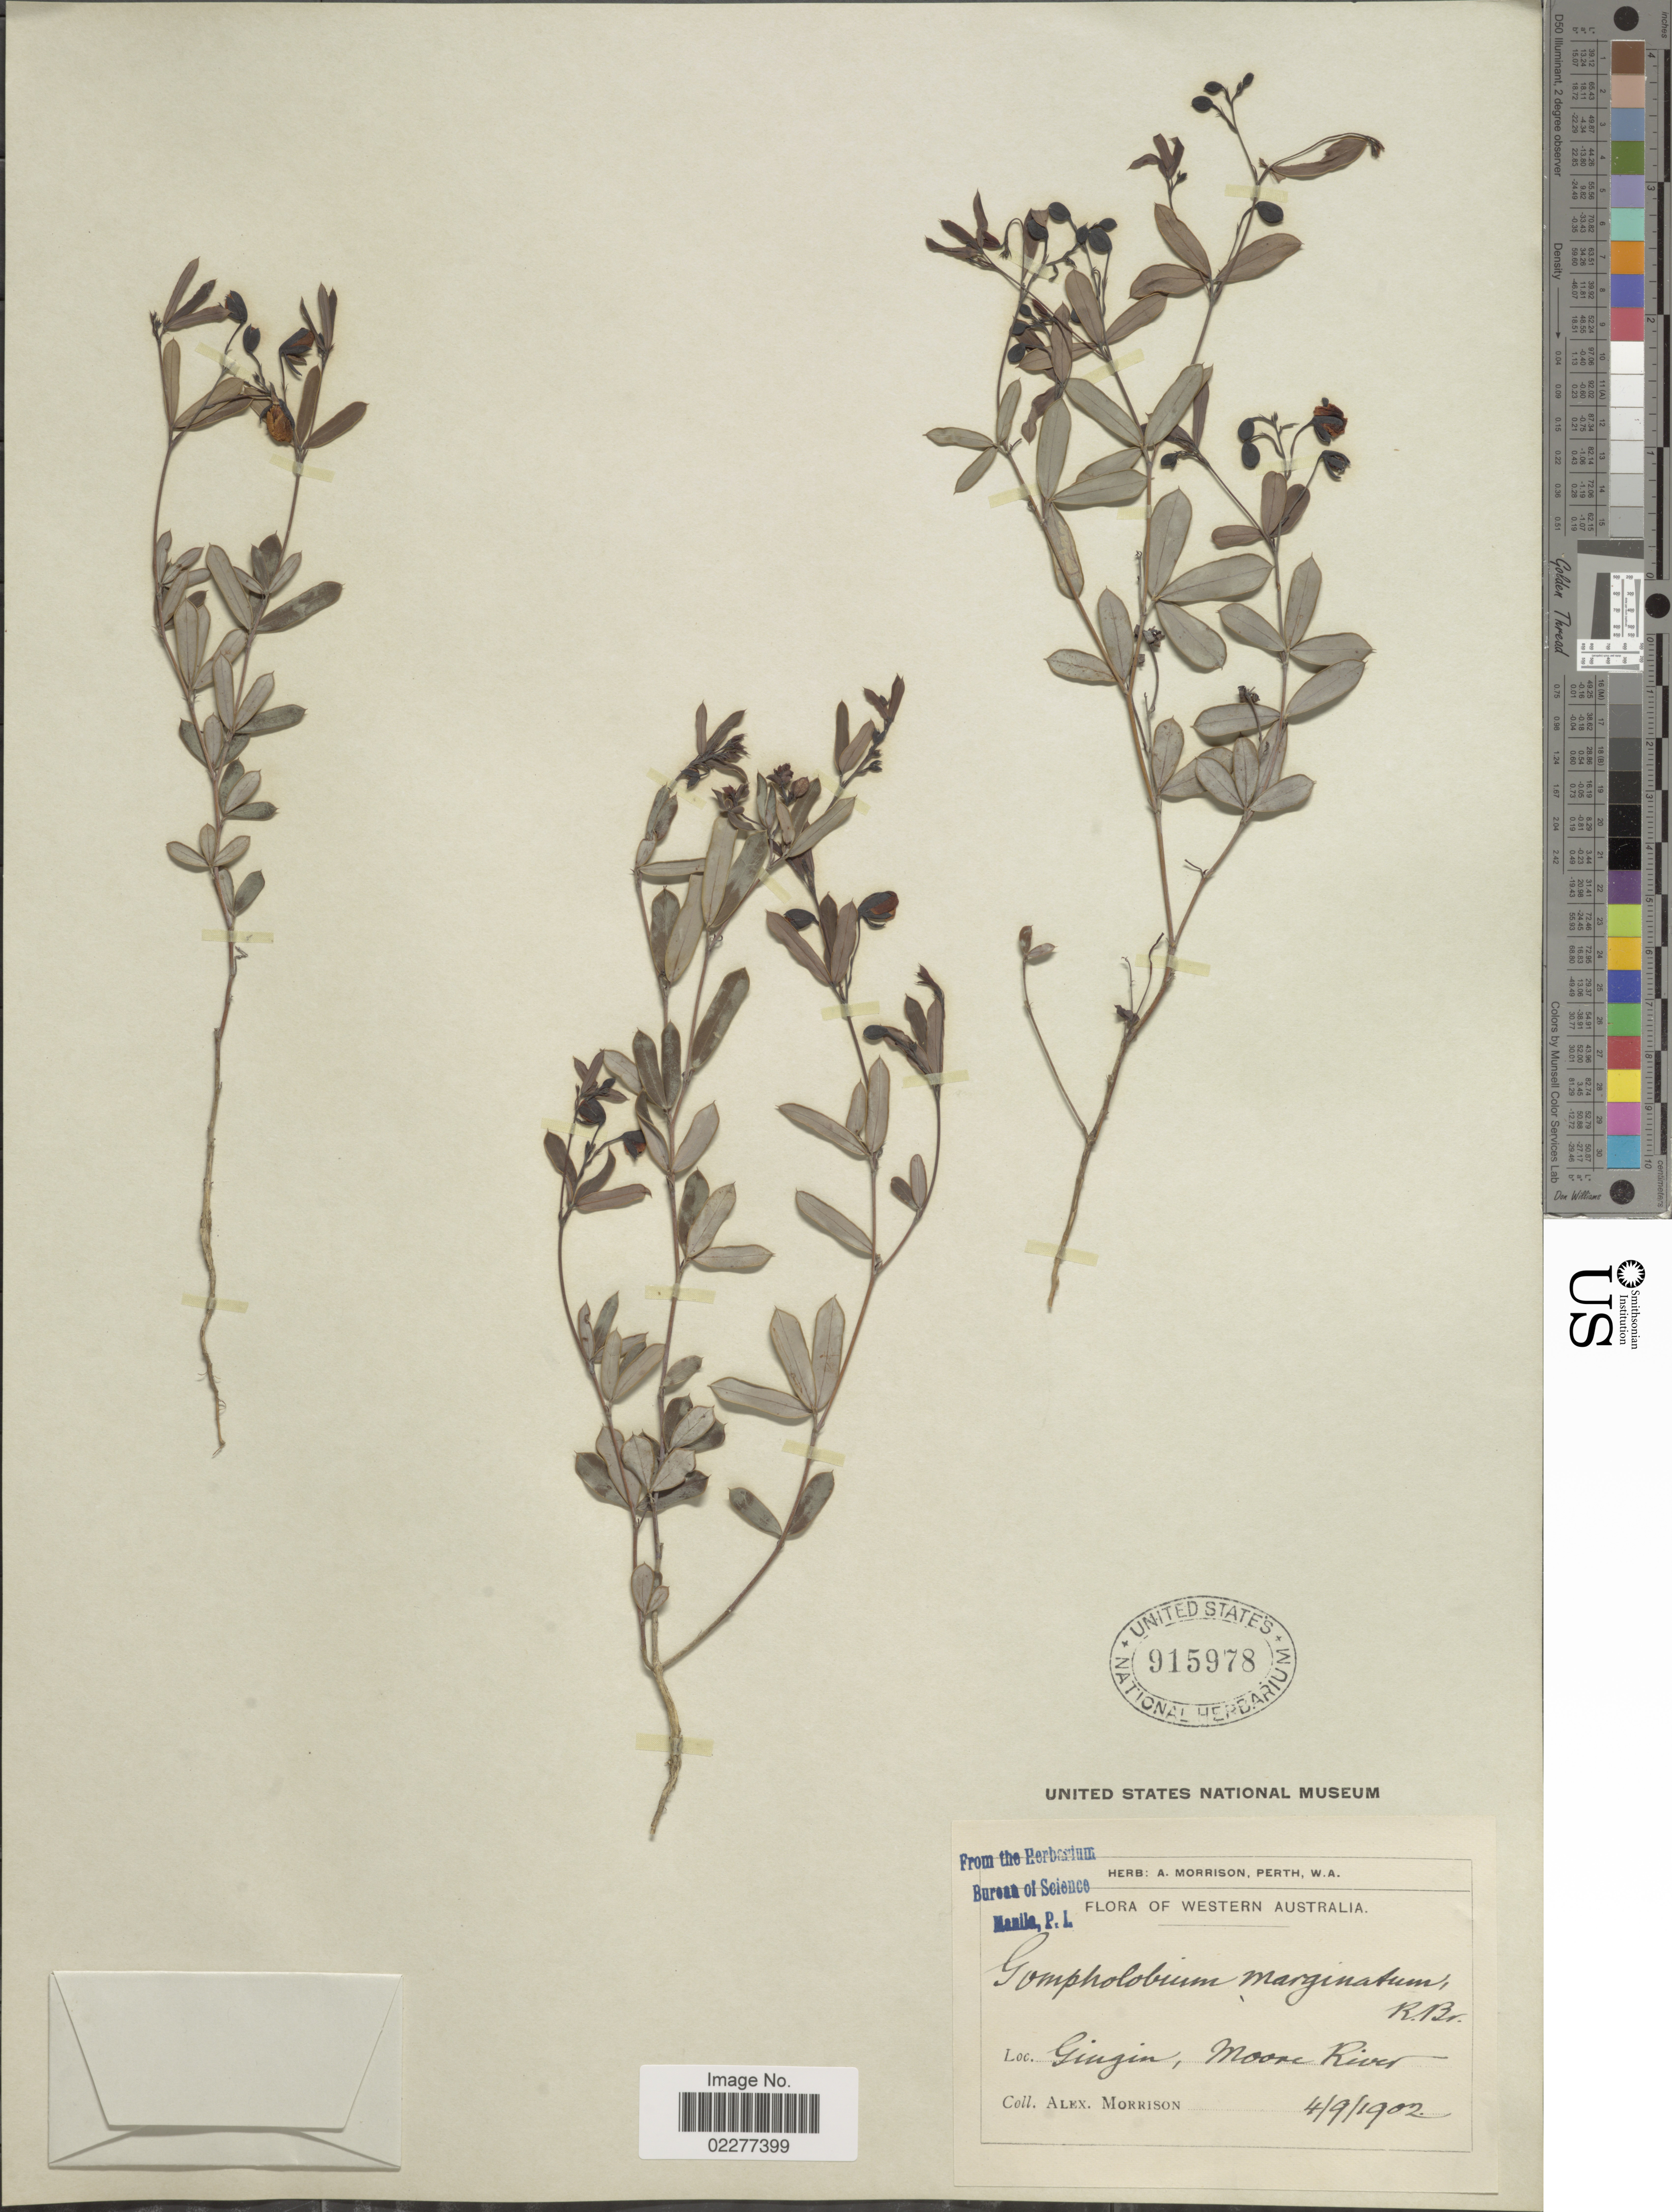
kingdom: Plantae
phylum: Tracheophyta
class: Magnoliopsida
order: Fabales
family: Fabaceae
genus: Gompholobium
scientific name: Gompholobium marginatum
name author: R. Br.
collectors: A. Morrison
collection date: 1902-09-04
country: Australia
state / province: Western Australia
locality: Gingin, Moore River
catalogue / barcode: US 915978